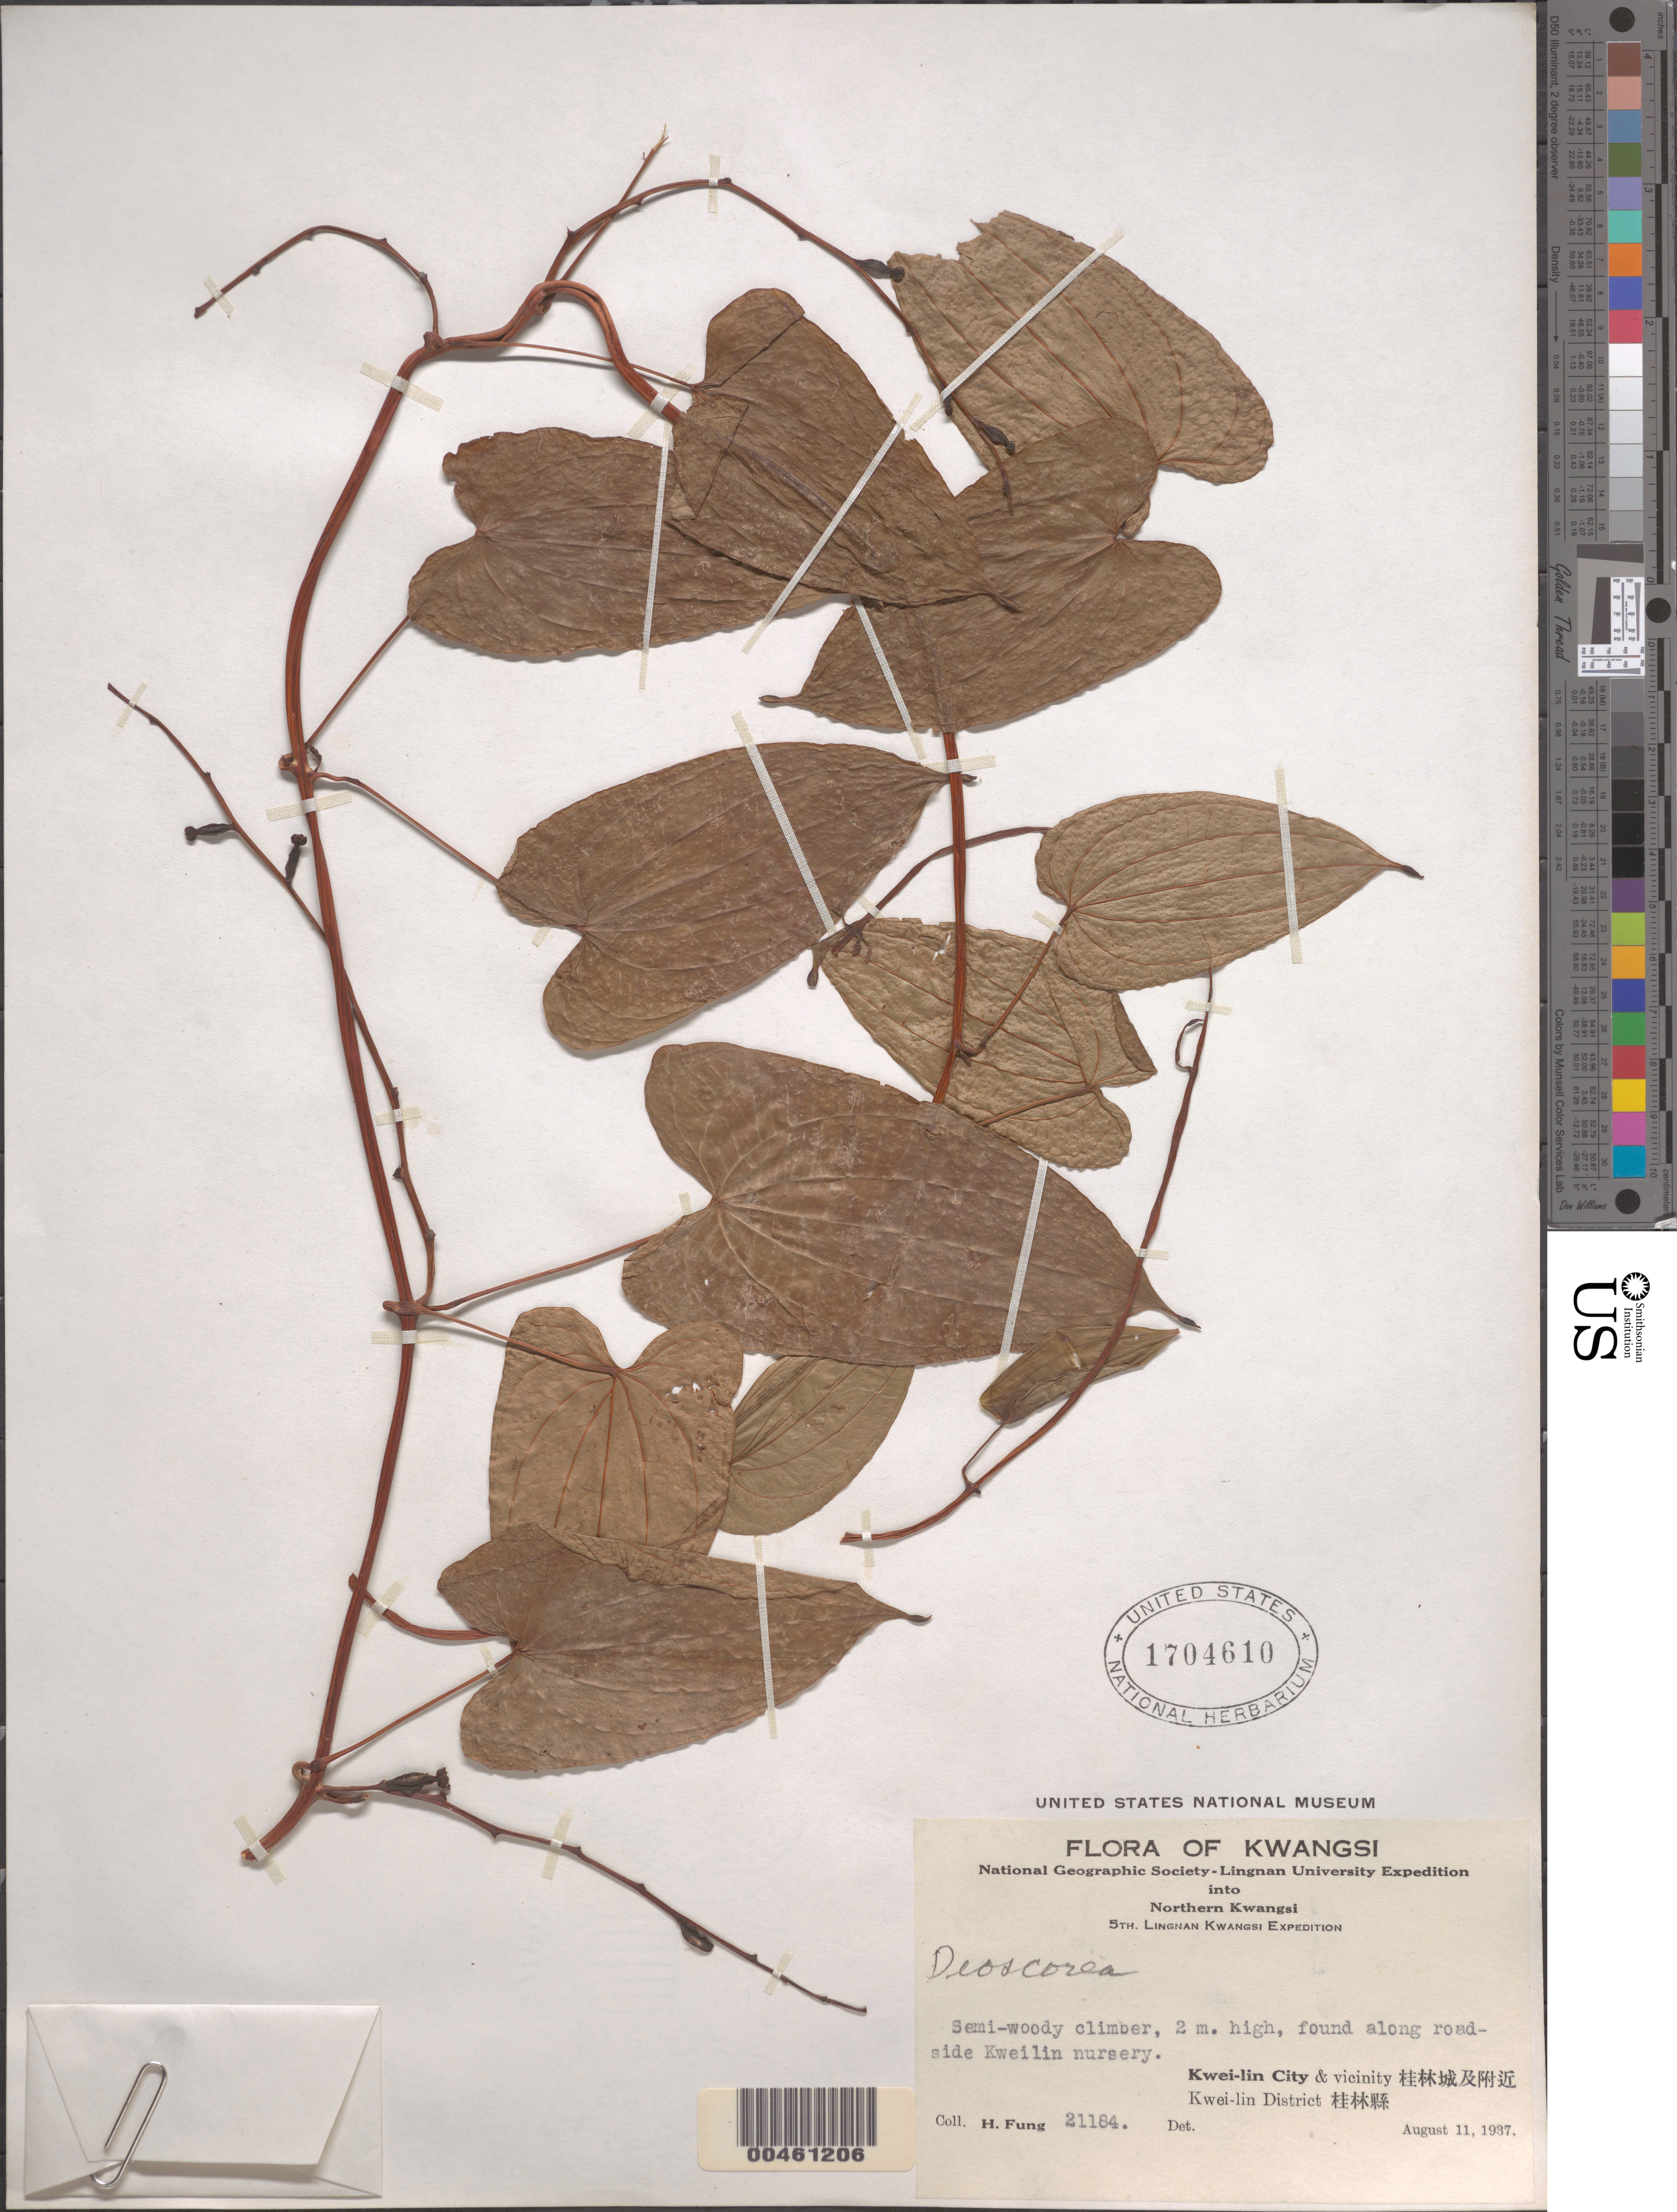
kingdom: Plantae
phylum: Tracheophyta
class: Liliopsida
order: Dioscoreales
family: Dioscoreaceae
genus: Dioscorea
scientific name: Dioscorea sp.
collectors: H. L. Fung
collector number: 21184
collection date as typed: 11 Aug 1937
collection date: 1937-08-11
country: China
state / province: Guangxi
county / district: Guilin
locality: Kwei-lin City & vicinity, Kwei-lin Dist. [= Kuei-lin Shih = Guilin Shi]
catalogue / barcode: US 1704610